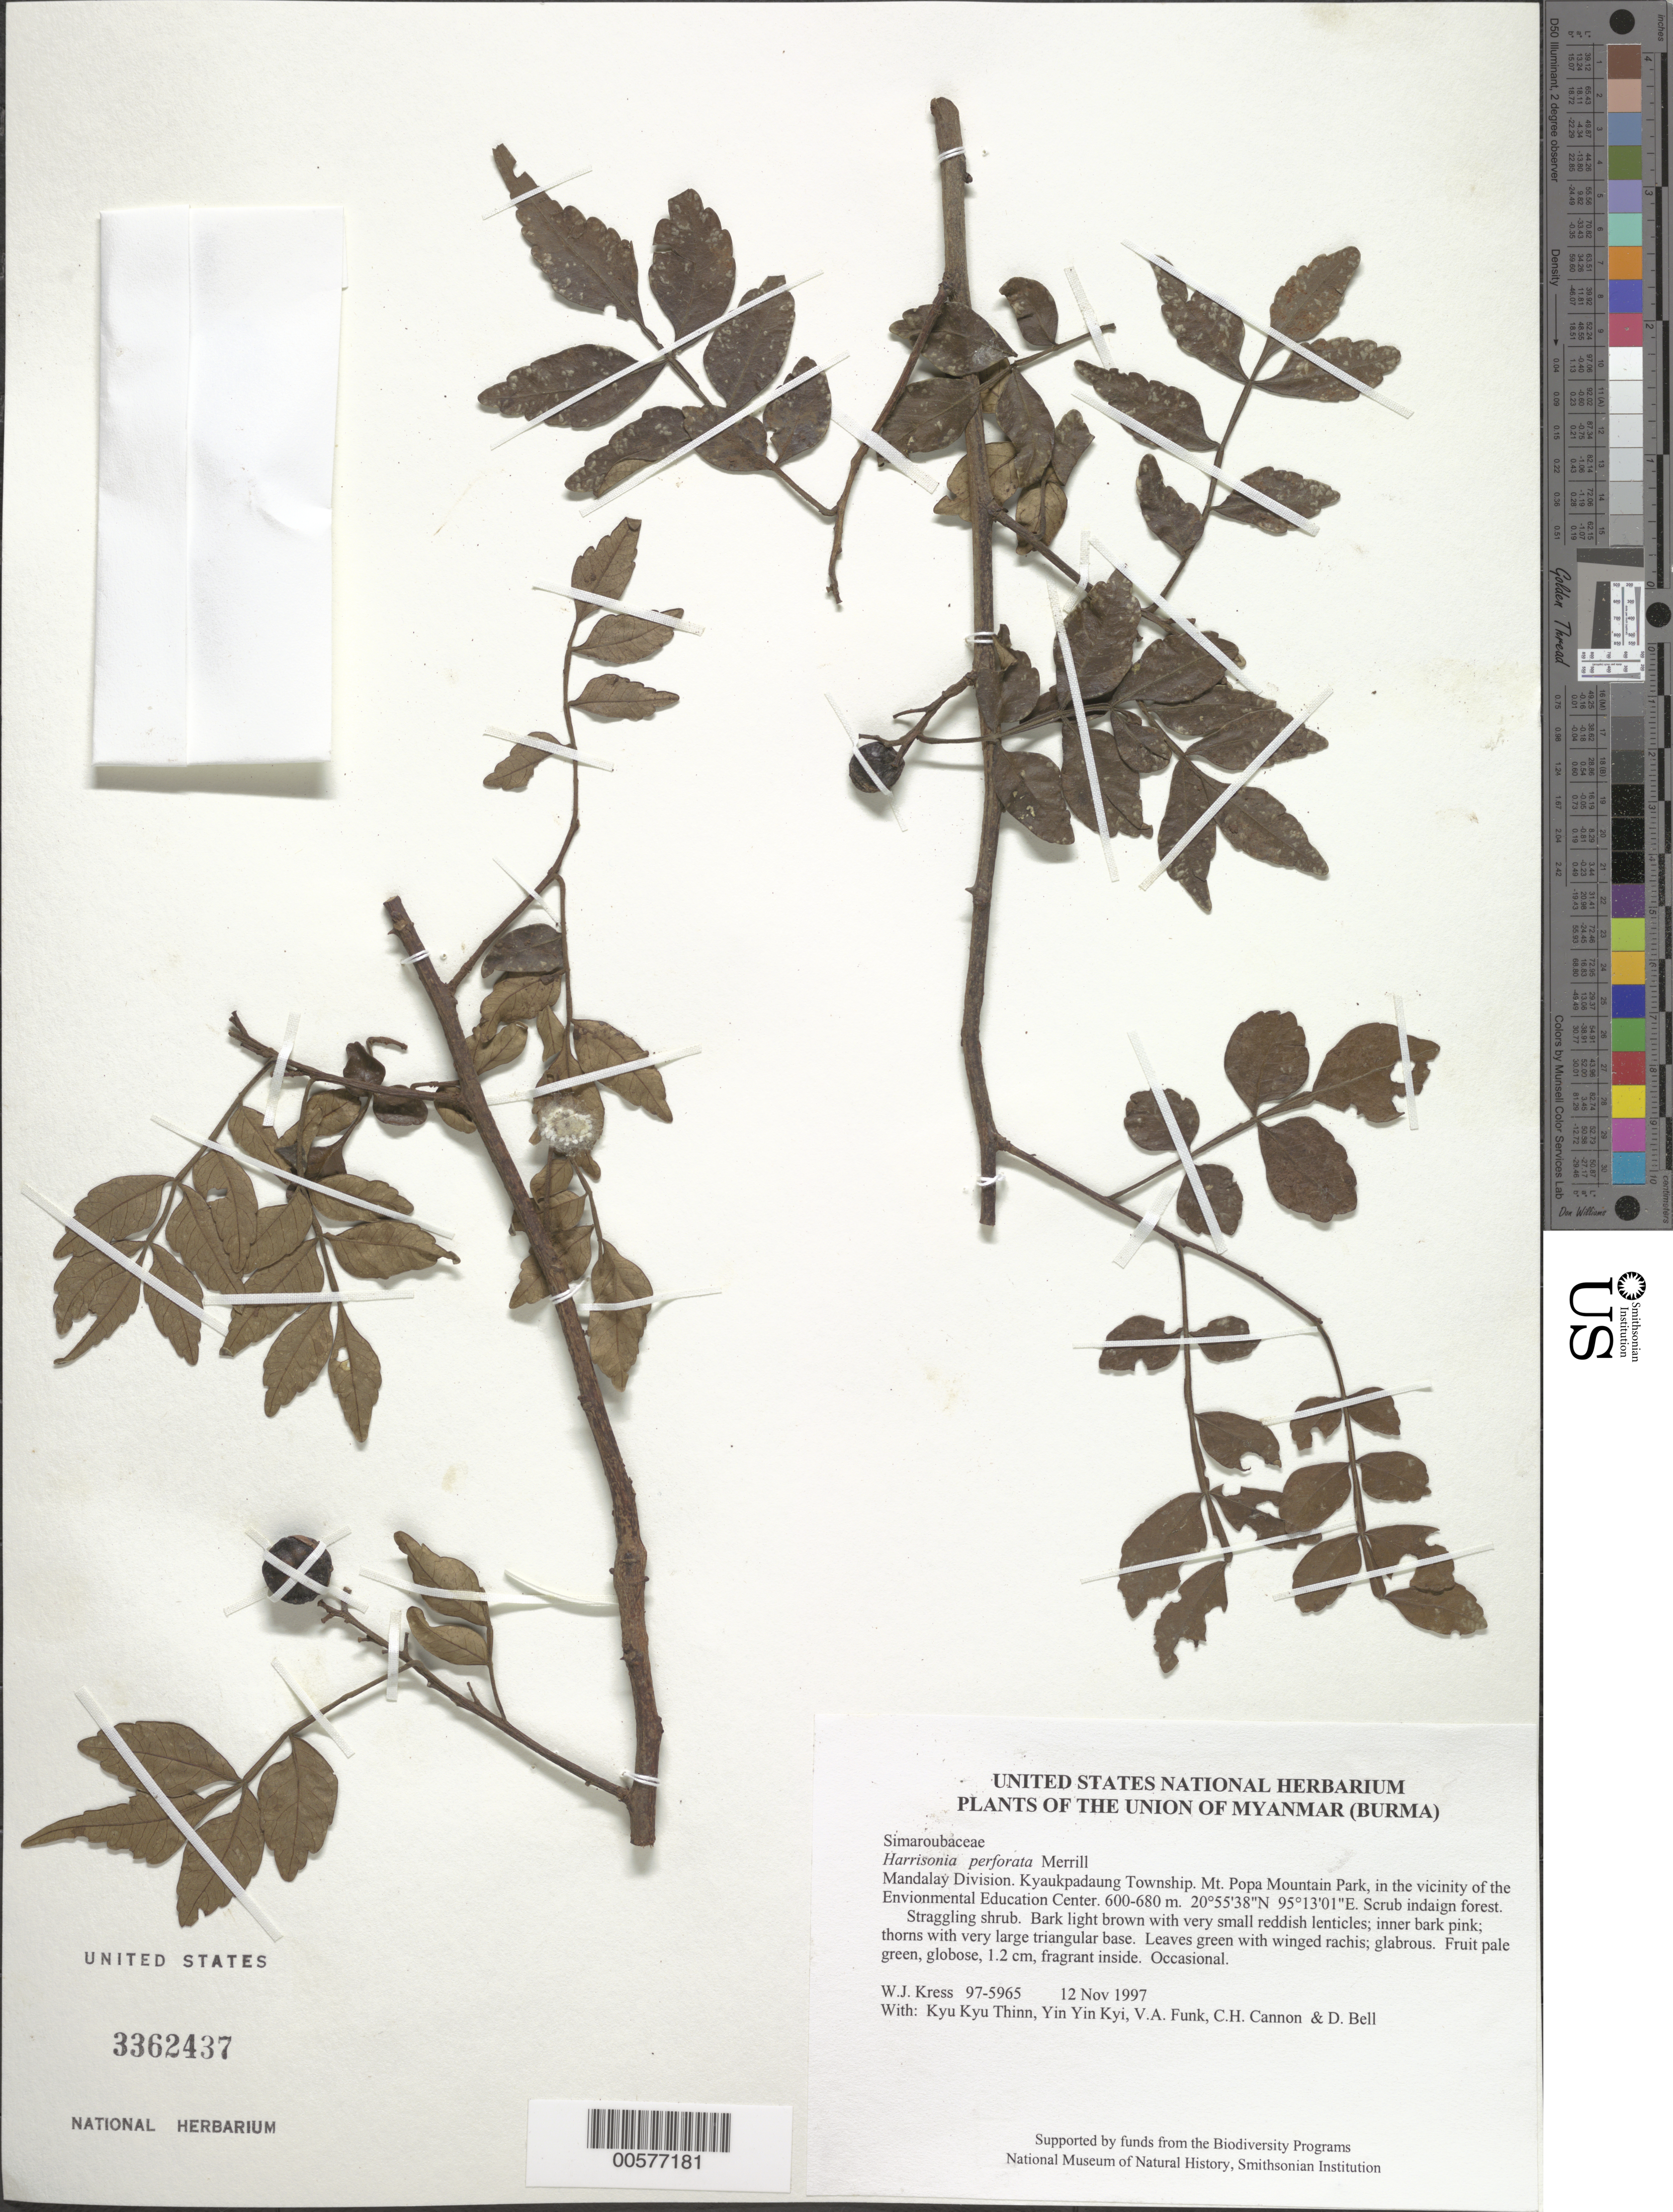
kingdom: Plantae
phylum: Tracheophyta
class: Magnoliopsida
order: Sapindales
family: Rutaceae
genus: Harrisonia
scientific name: Harrisonia perforata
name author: (Blanco) Merr.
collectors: W. J. Kress, Kyu Kyu Thinn, Yin Yin Kyi, V. Funk, C. H. Cannon & D. A. Bell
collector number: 97-5965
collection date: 1997-11-12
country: Myanmar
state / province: Mandalay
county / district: Kyaukpadaung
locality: Mt. Popa Mountain Park, in the vicinity of the Envionmental Education Center.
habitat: Scrub indaign forest.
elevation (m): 600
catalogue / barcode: US 3362437